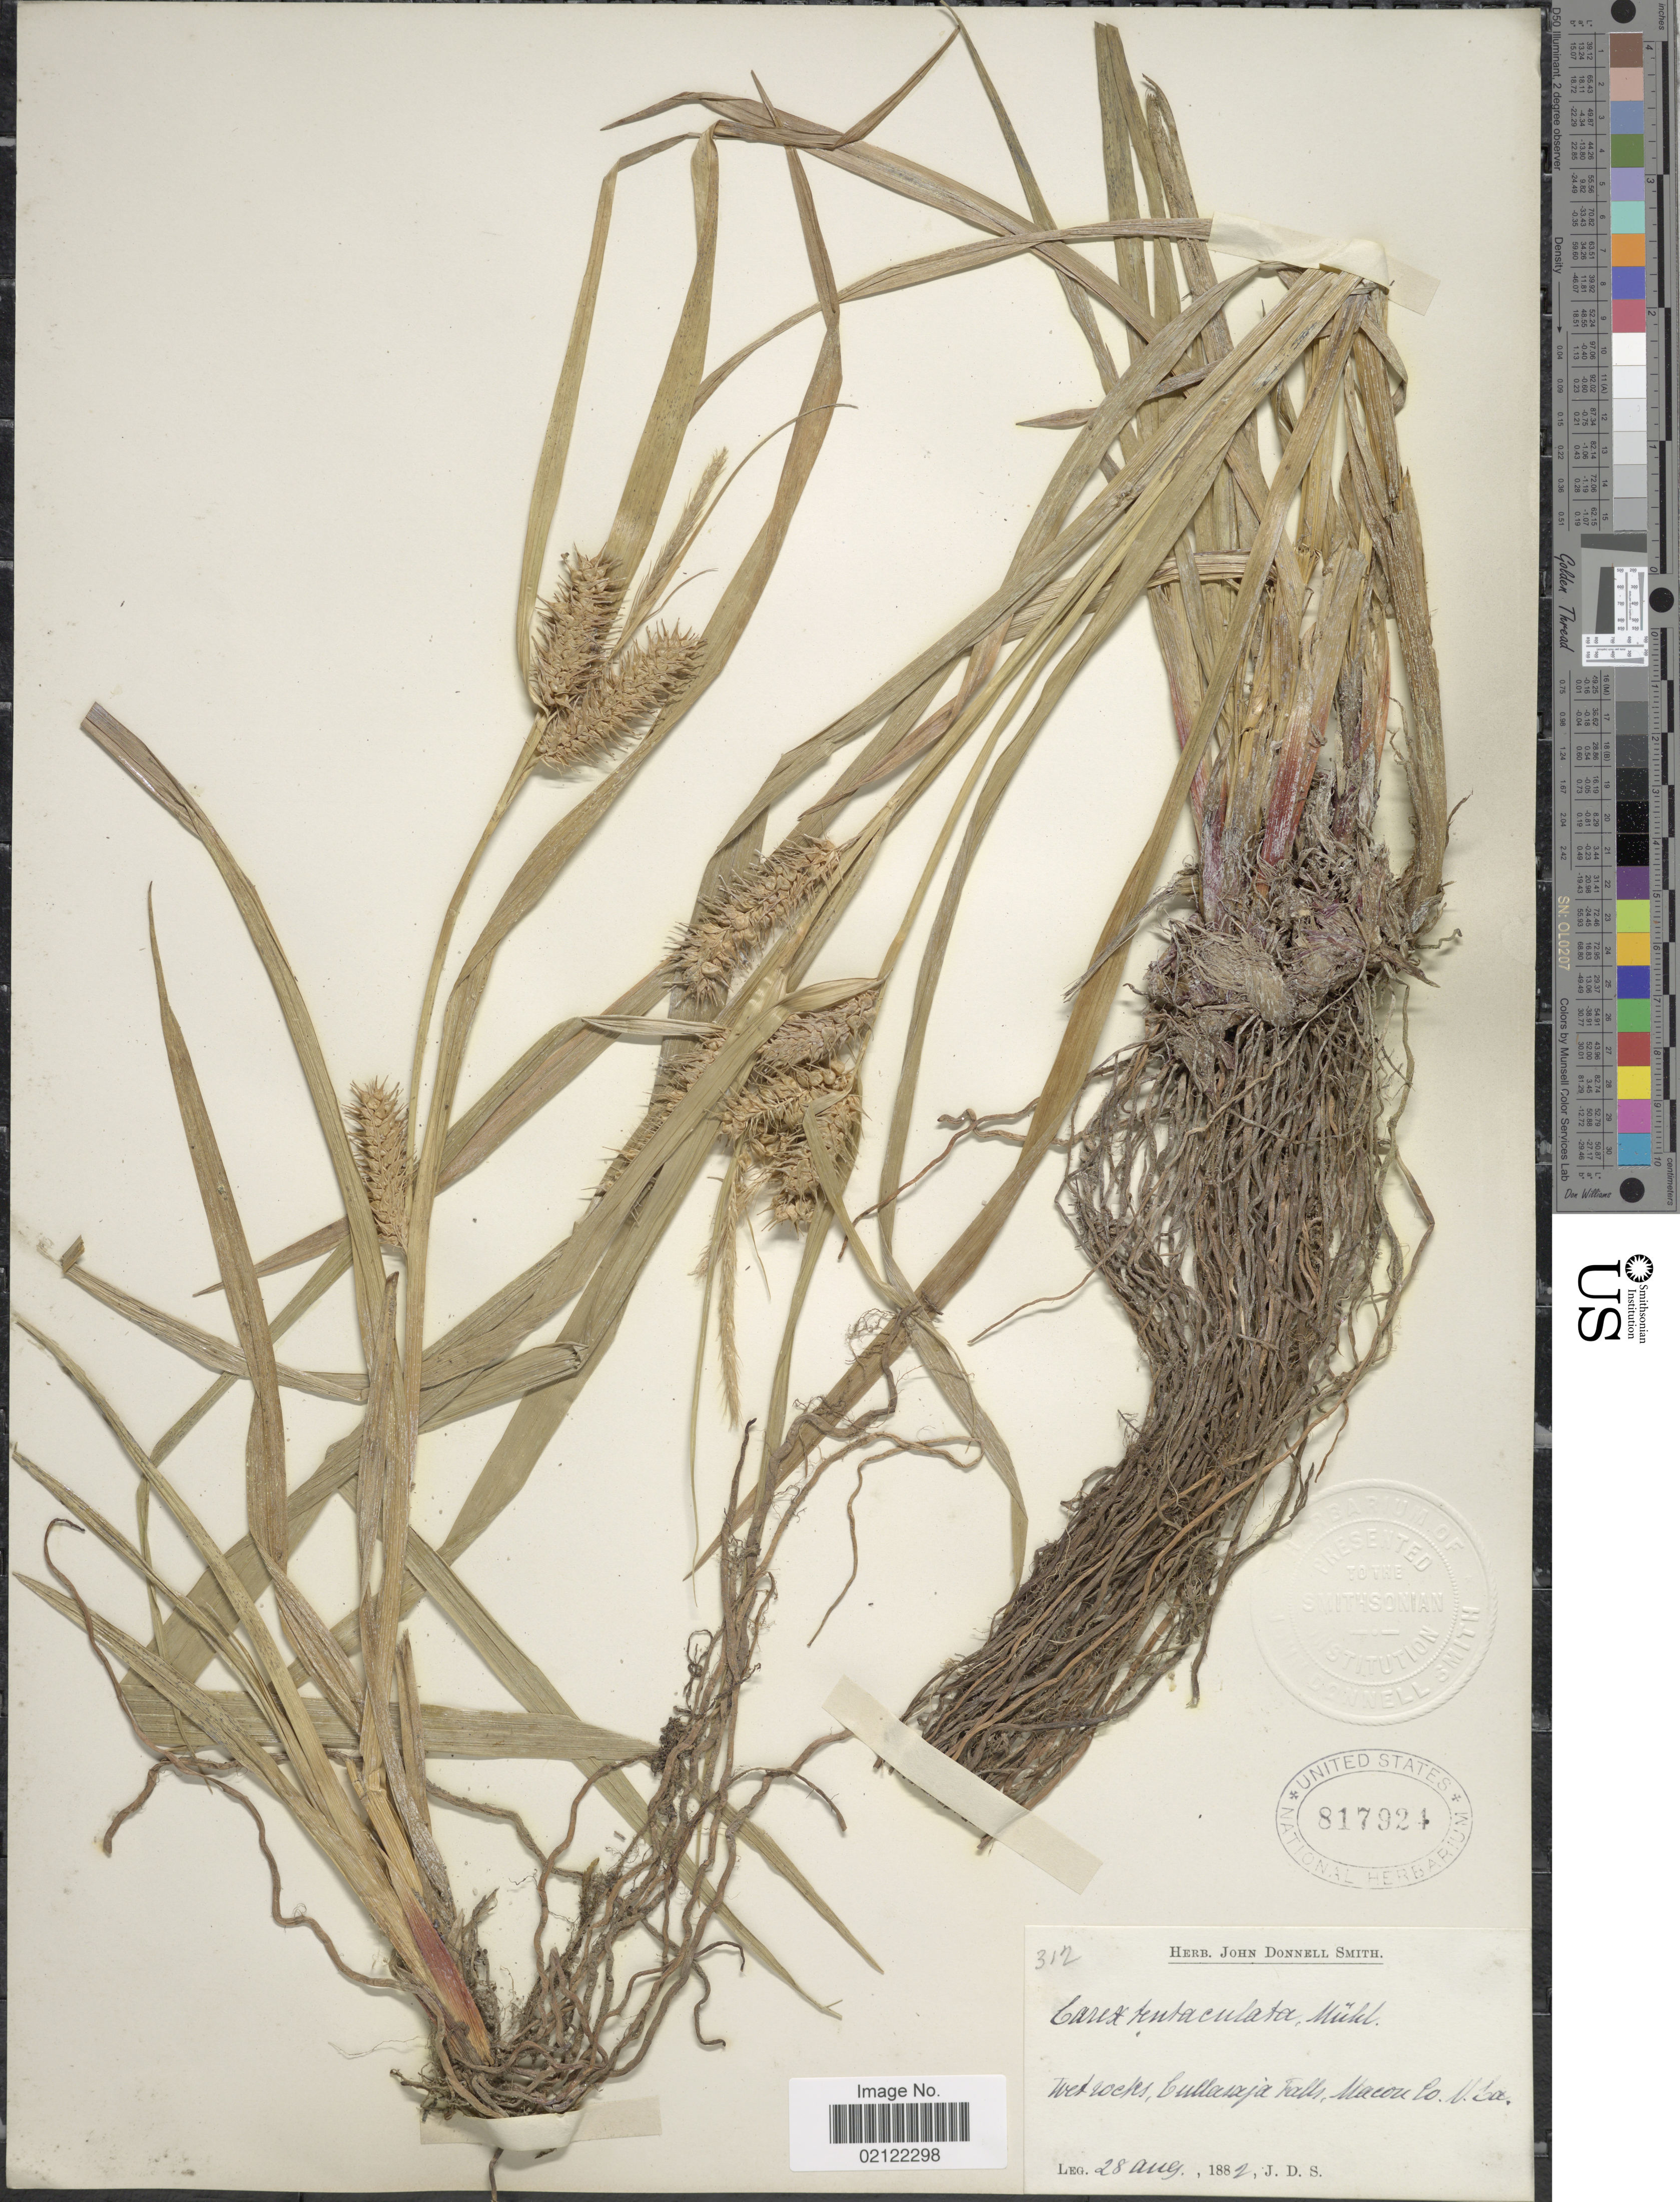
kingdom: Plantae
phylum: Tracheophyta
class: Liliopsida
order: Poales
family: Cyperaceae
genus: Carex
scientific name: Carex lurida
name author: Wahlenb.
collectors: J. Donnell Smith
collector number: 312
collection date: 1882-08-28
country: United States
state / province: North Carolina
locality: Wet rocks, Cillasaja Falls, Macon Co., N. Ca.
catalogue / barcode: US 817924